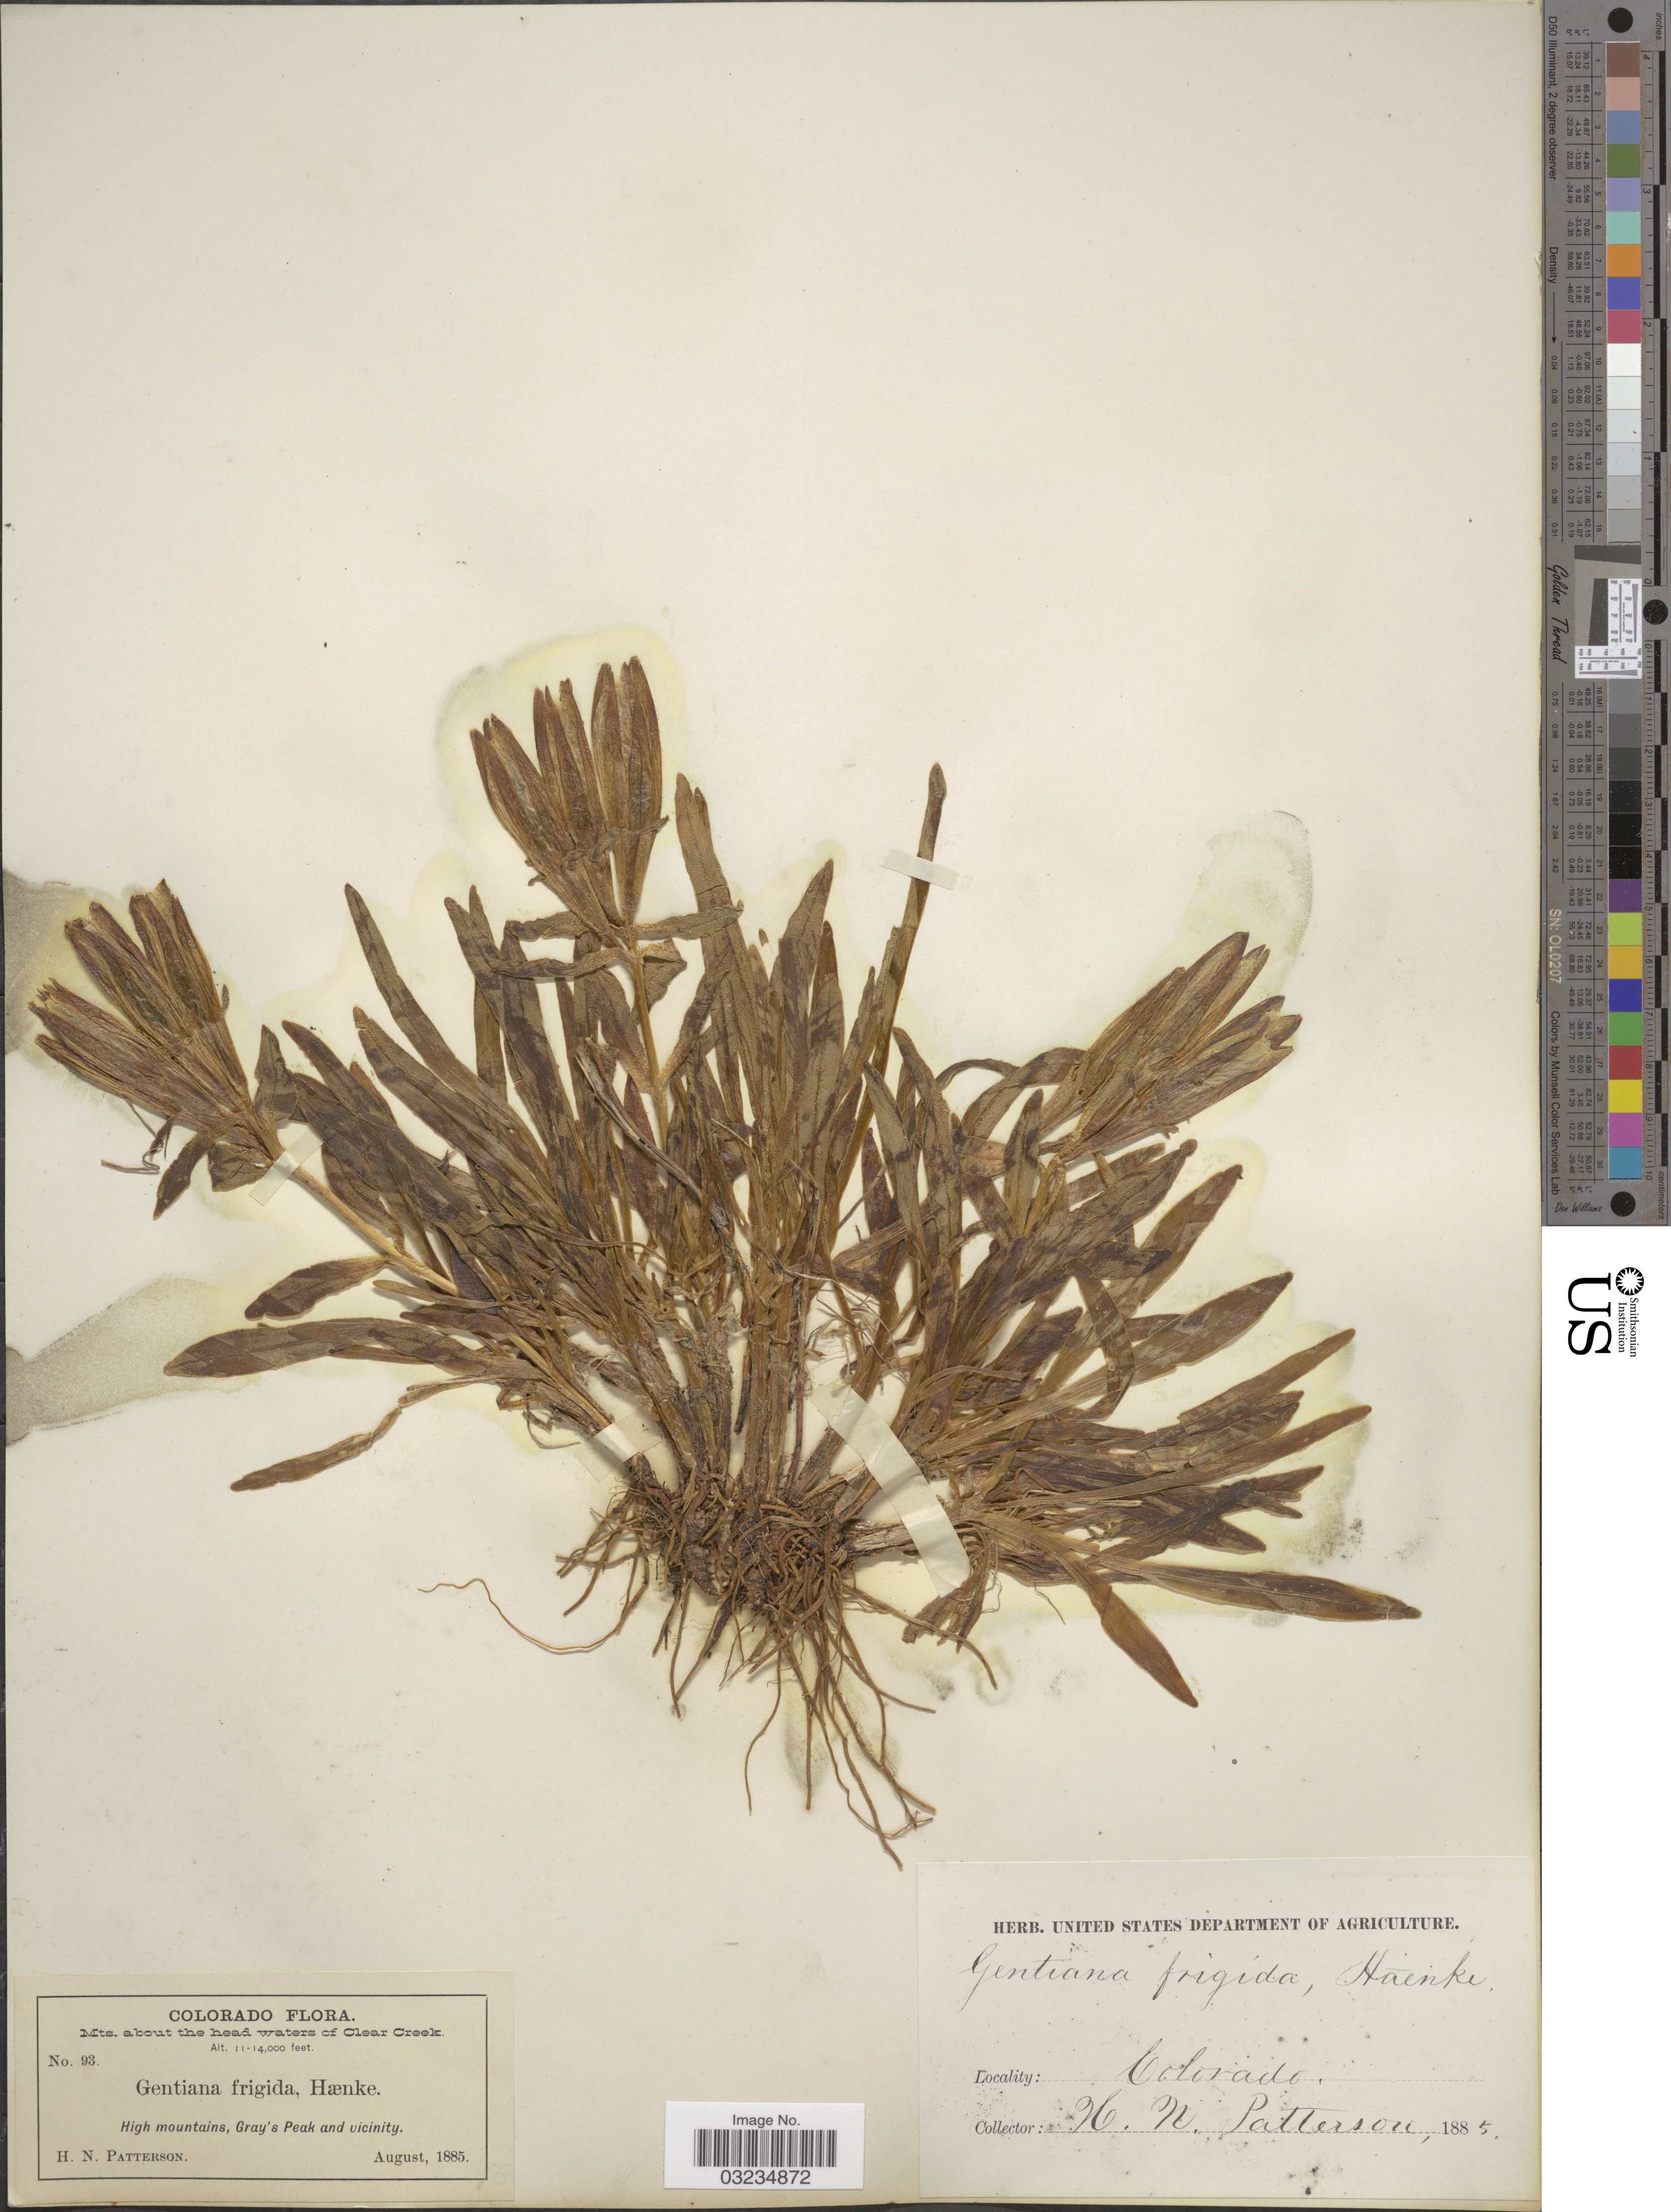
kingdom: Plantae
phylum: Tracheophyta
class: Magnoliopsida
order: Gentianales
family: Gentianaceae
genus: Gentiana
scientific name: Gentiana romanzovii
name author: Ledeb. ex Bunge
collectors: H. N. Patterson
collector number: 93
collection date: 1885-08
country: United States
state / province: Colorado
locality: Mts. about the head waters of Clear Creek. High mountains, Gray's Peak and vicinity.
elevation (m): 3353